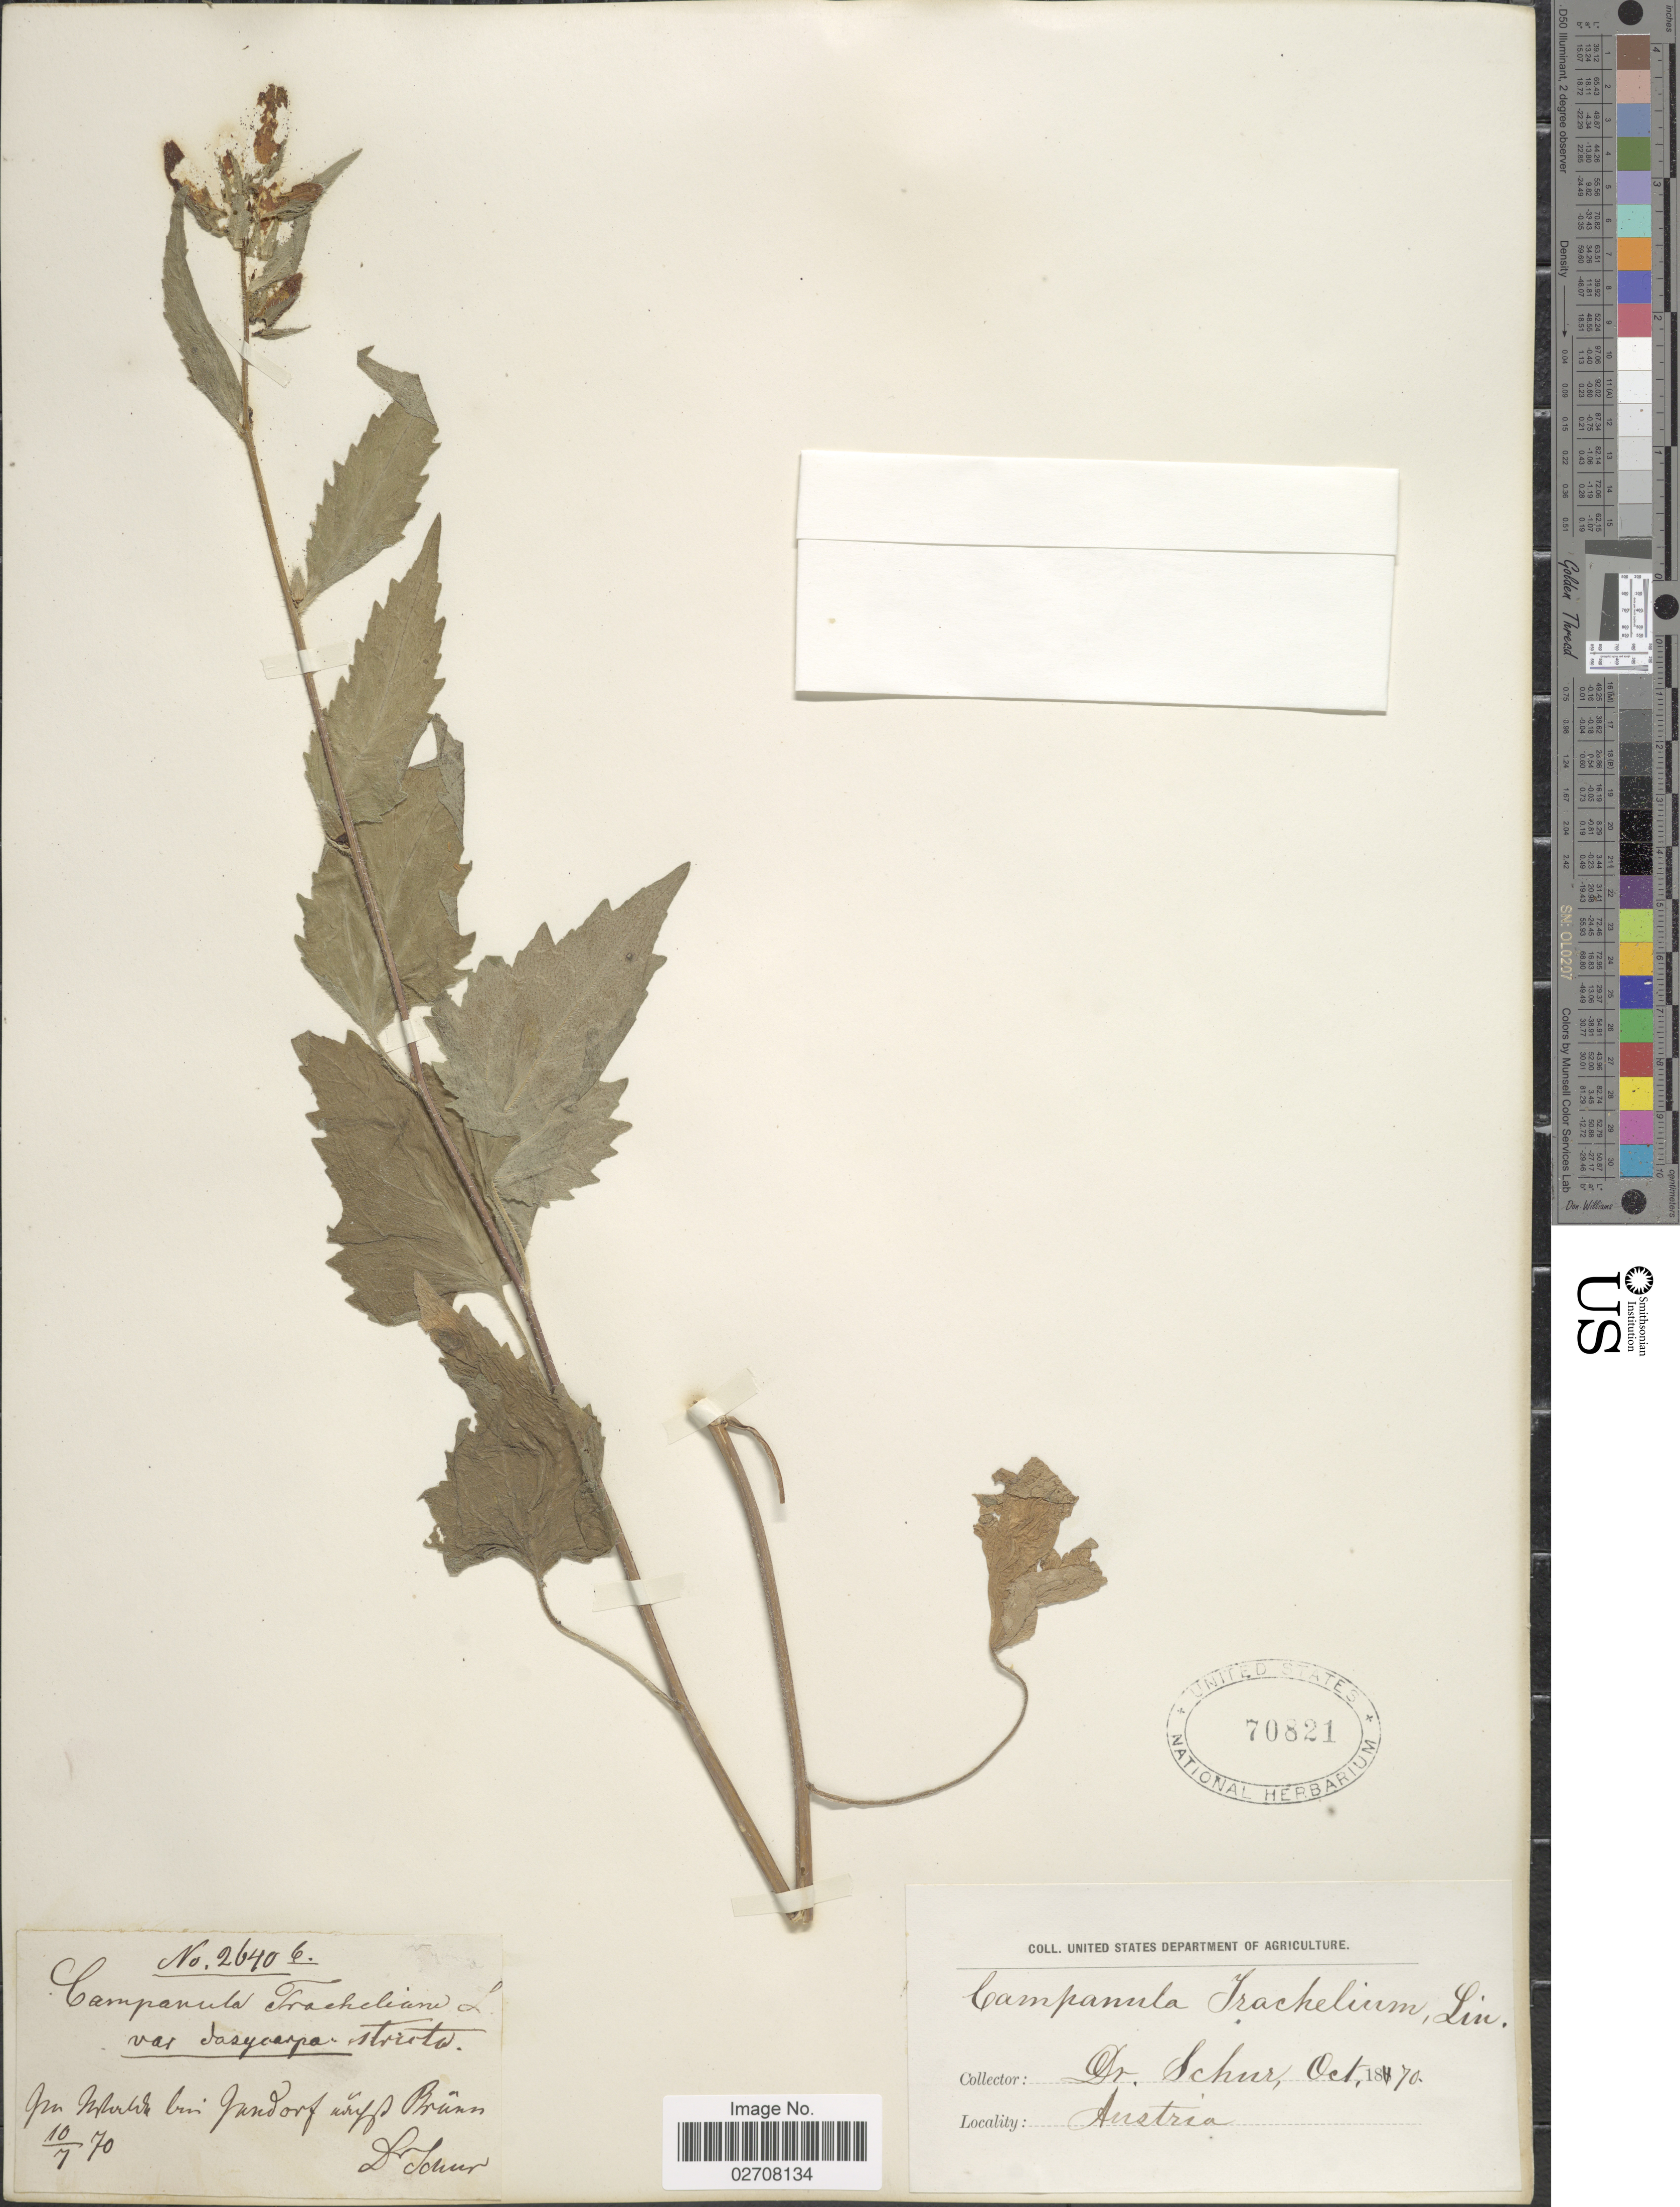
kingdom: Plantae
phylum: Tracheophyta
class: Magnoliopsida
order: Asterales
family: Campanulaceae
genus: Campanula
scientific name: Campanula trachelium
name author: L.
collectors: Schur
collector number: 2640b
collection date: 1870-10-07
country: Austria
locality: In [illegible text] bein Gandorf wuff Barun.[interpreted]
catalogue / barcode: US 70821